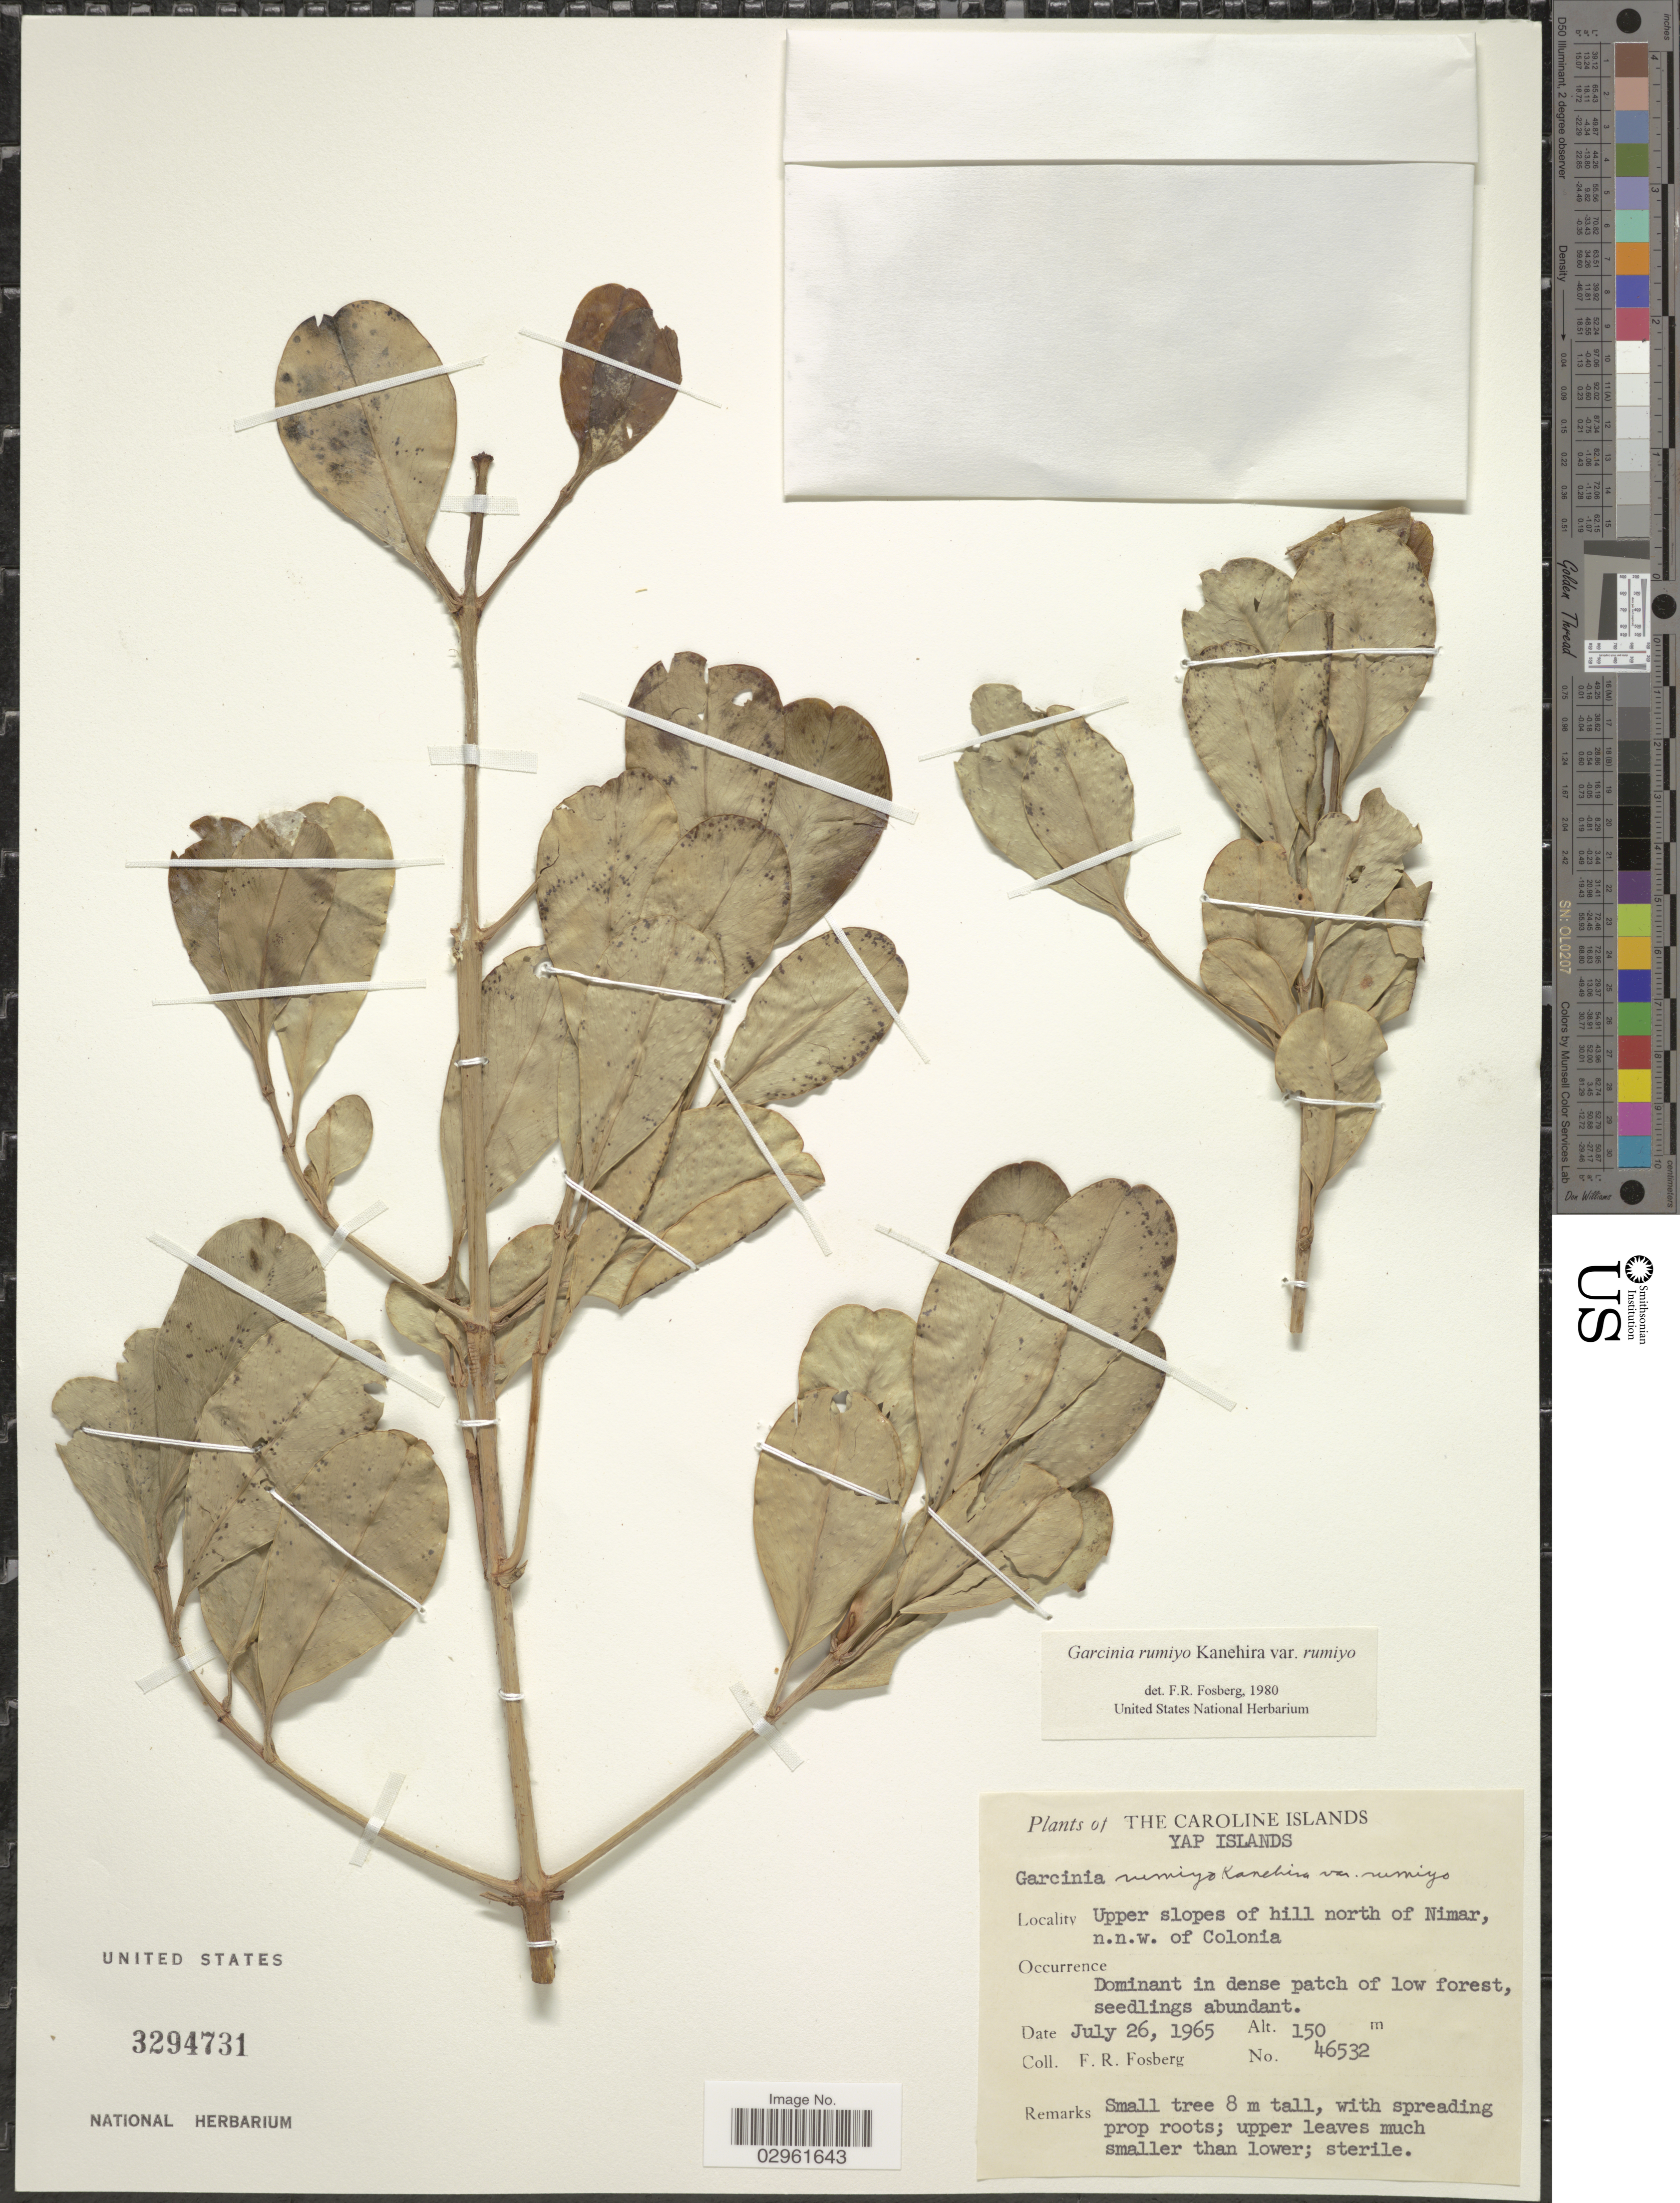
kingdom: Plantae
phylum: Tracheophyta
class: Magnoliopsida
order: Malpighiales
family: Clusiaceae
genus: Garcinia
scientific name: Garcinia rumiyo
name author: Kaneh.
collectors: F. R. Fosberg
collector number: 46532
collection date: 1965-07-26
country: Micronesia, Federated States of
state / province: Yap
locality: Caroline Islands. Yap Islands. Upper slopes of hill north of Nimar, n.n.w. of Colonia.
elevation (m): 150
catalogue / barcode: US 3294731